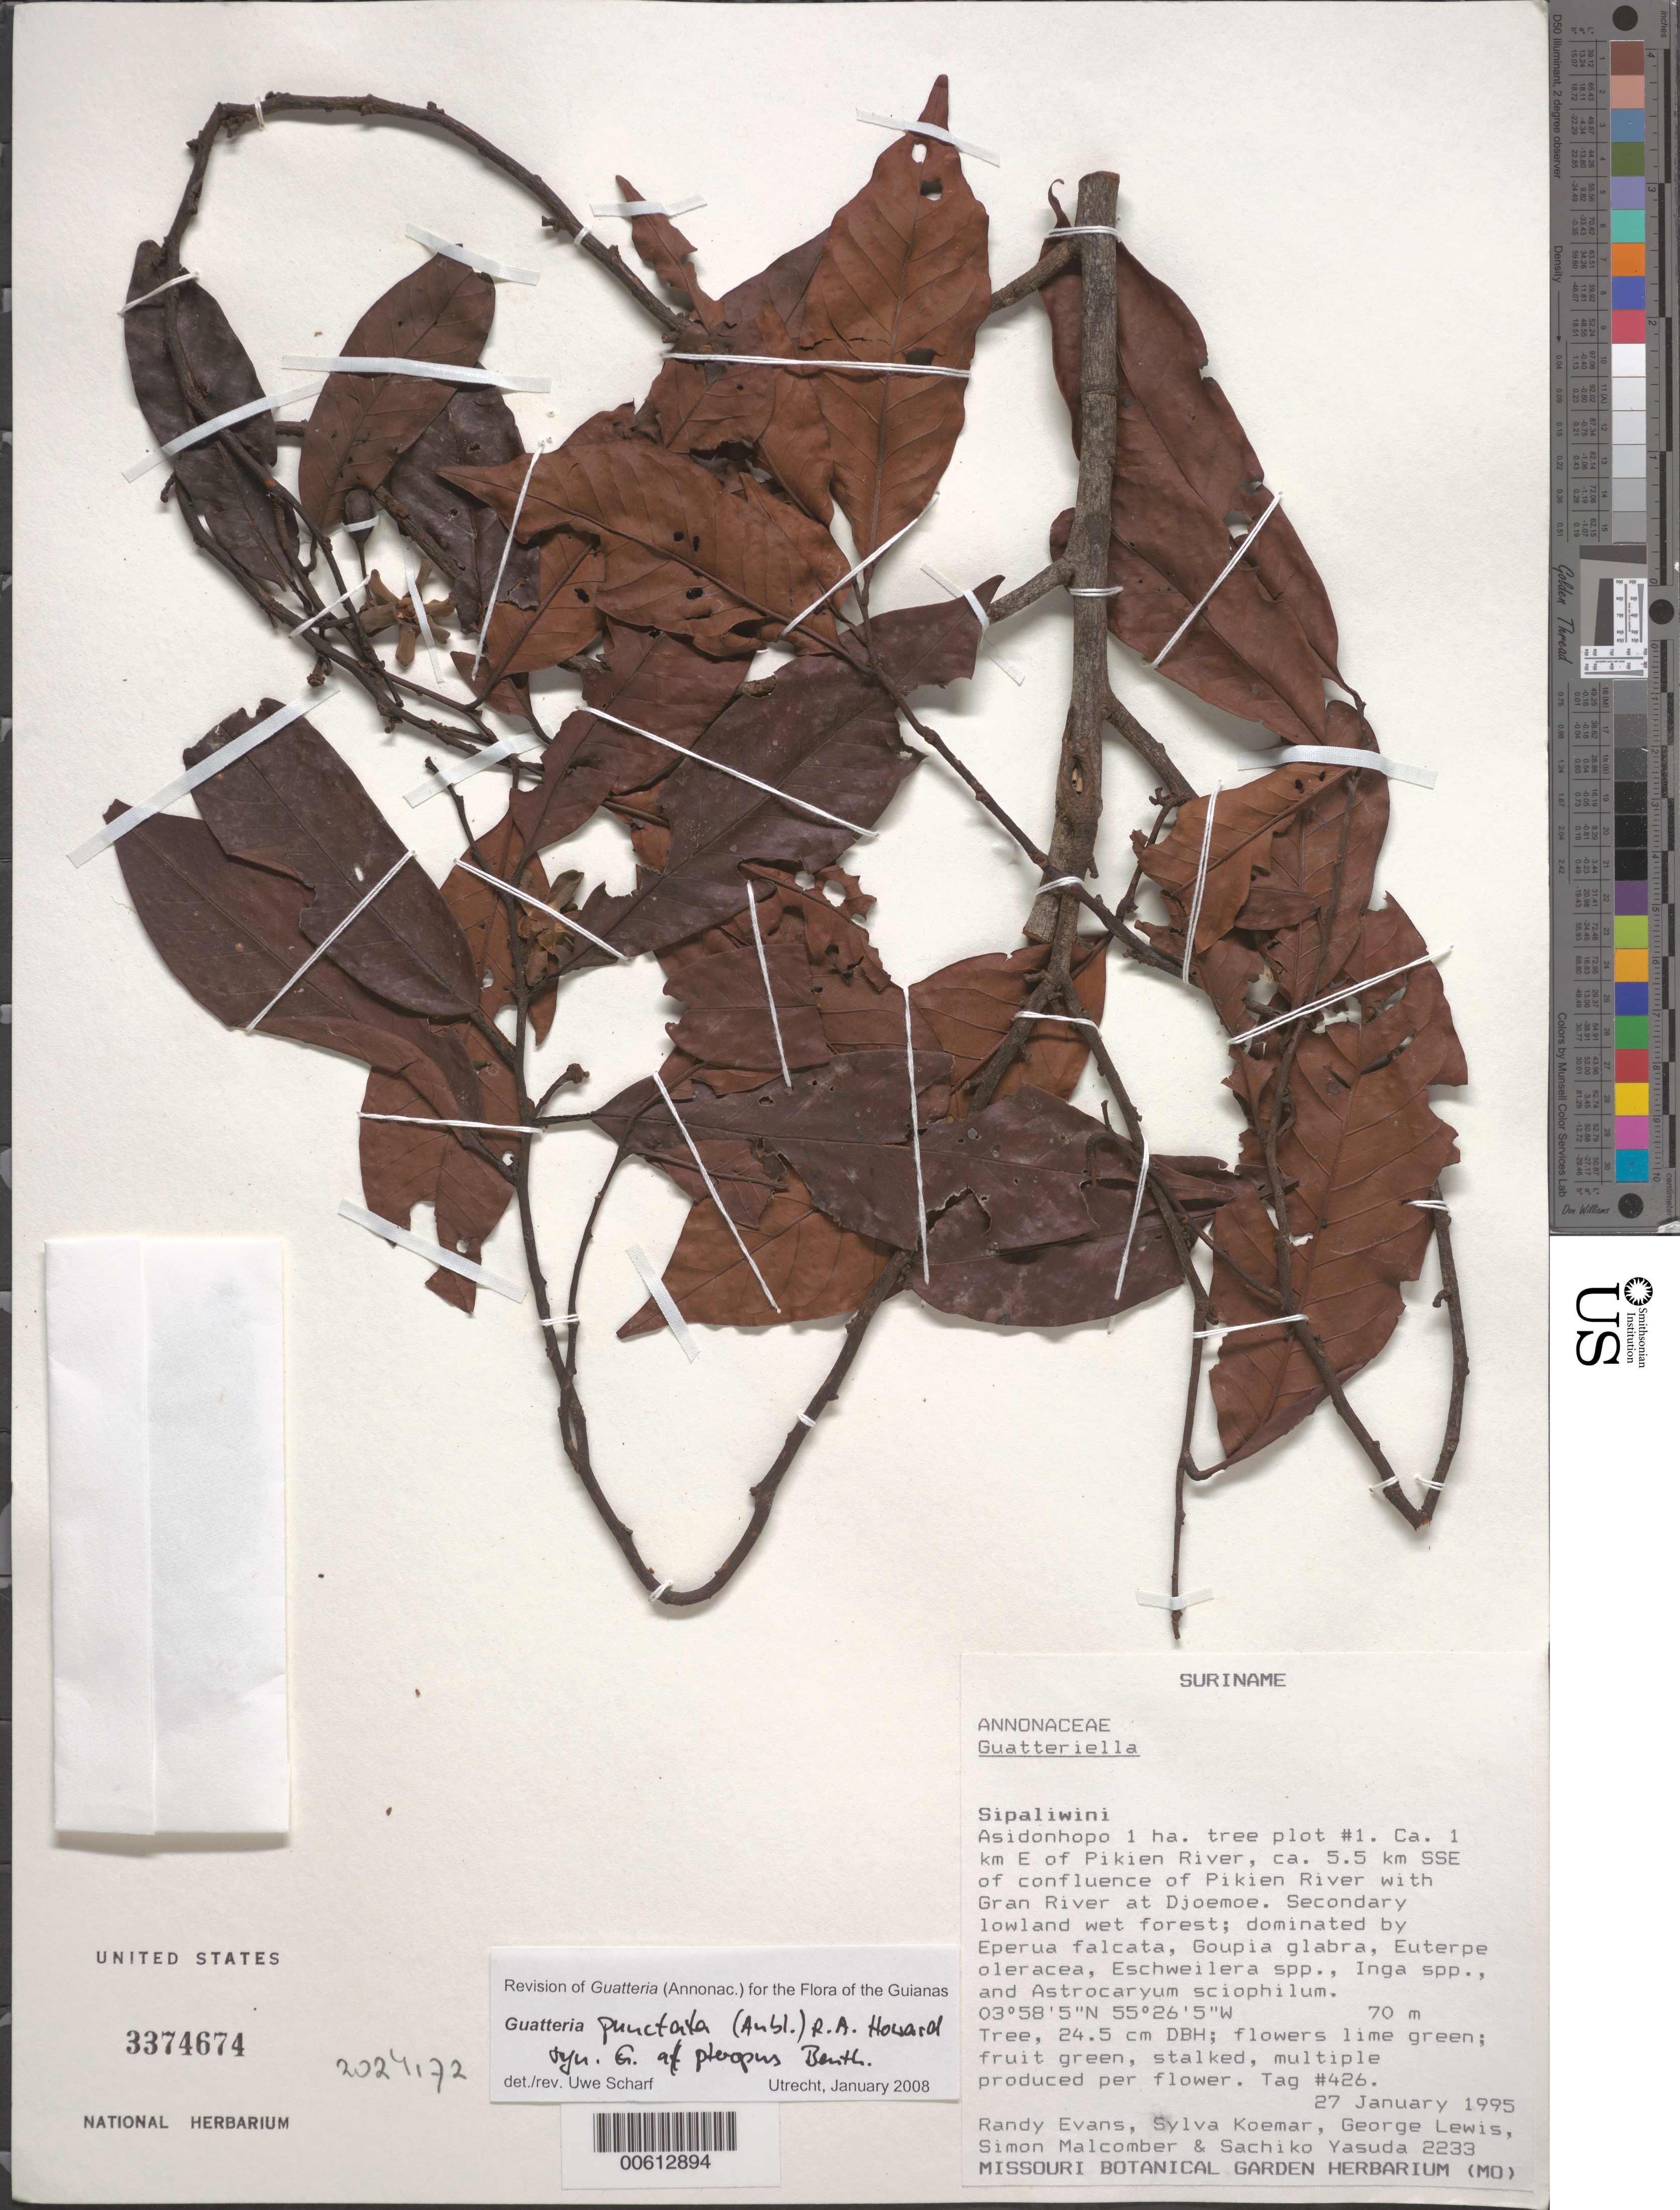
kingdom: Plantae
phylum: Tracheophyta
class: Magnoliopsida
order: Magnoliales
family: Annonaceae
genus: Guatteria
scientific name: Guatteria punctata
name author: (Aubl.) R.A. Howard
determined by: Scharf, U.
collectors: R. Evans, S. Koemar, G. Lewis, S. T. Malcomber & S. Yasuda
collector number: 2233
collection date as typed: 27-Jan-95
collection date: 1995-01-27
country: Suriname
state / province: Sipaliwini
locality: Asidonhopo, 1 km E of Pikien R., 5.5 km SSE of confl. of Pikien R. & Gran R. at Djoemoe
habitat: Secondary lowland wet forest, dominated by Eperua falcata, Goupia glabra, Euterpe oleracea, Eschweilera spp, Inga spp, and Astrocaryum sciophilum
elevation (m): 70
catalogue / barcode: US 3374674